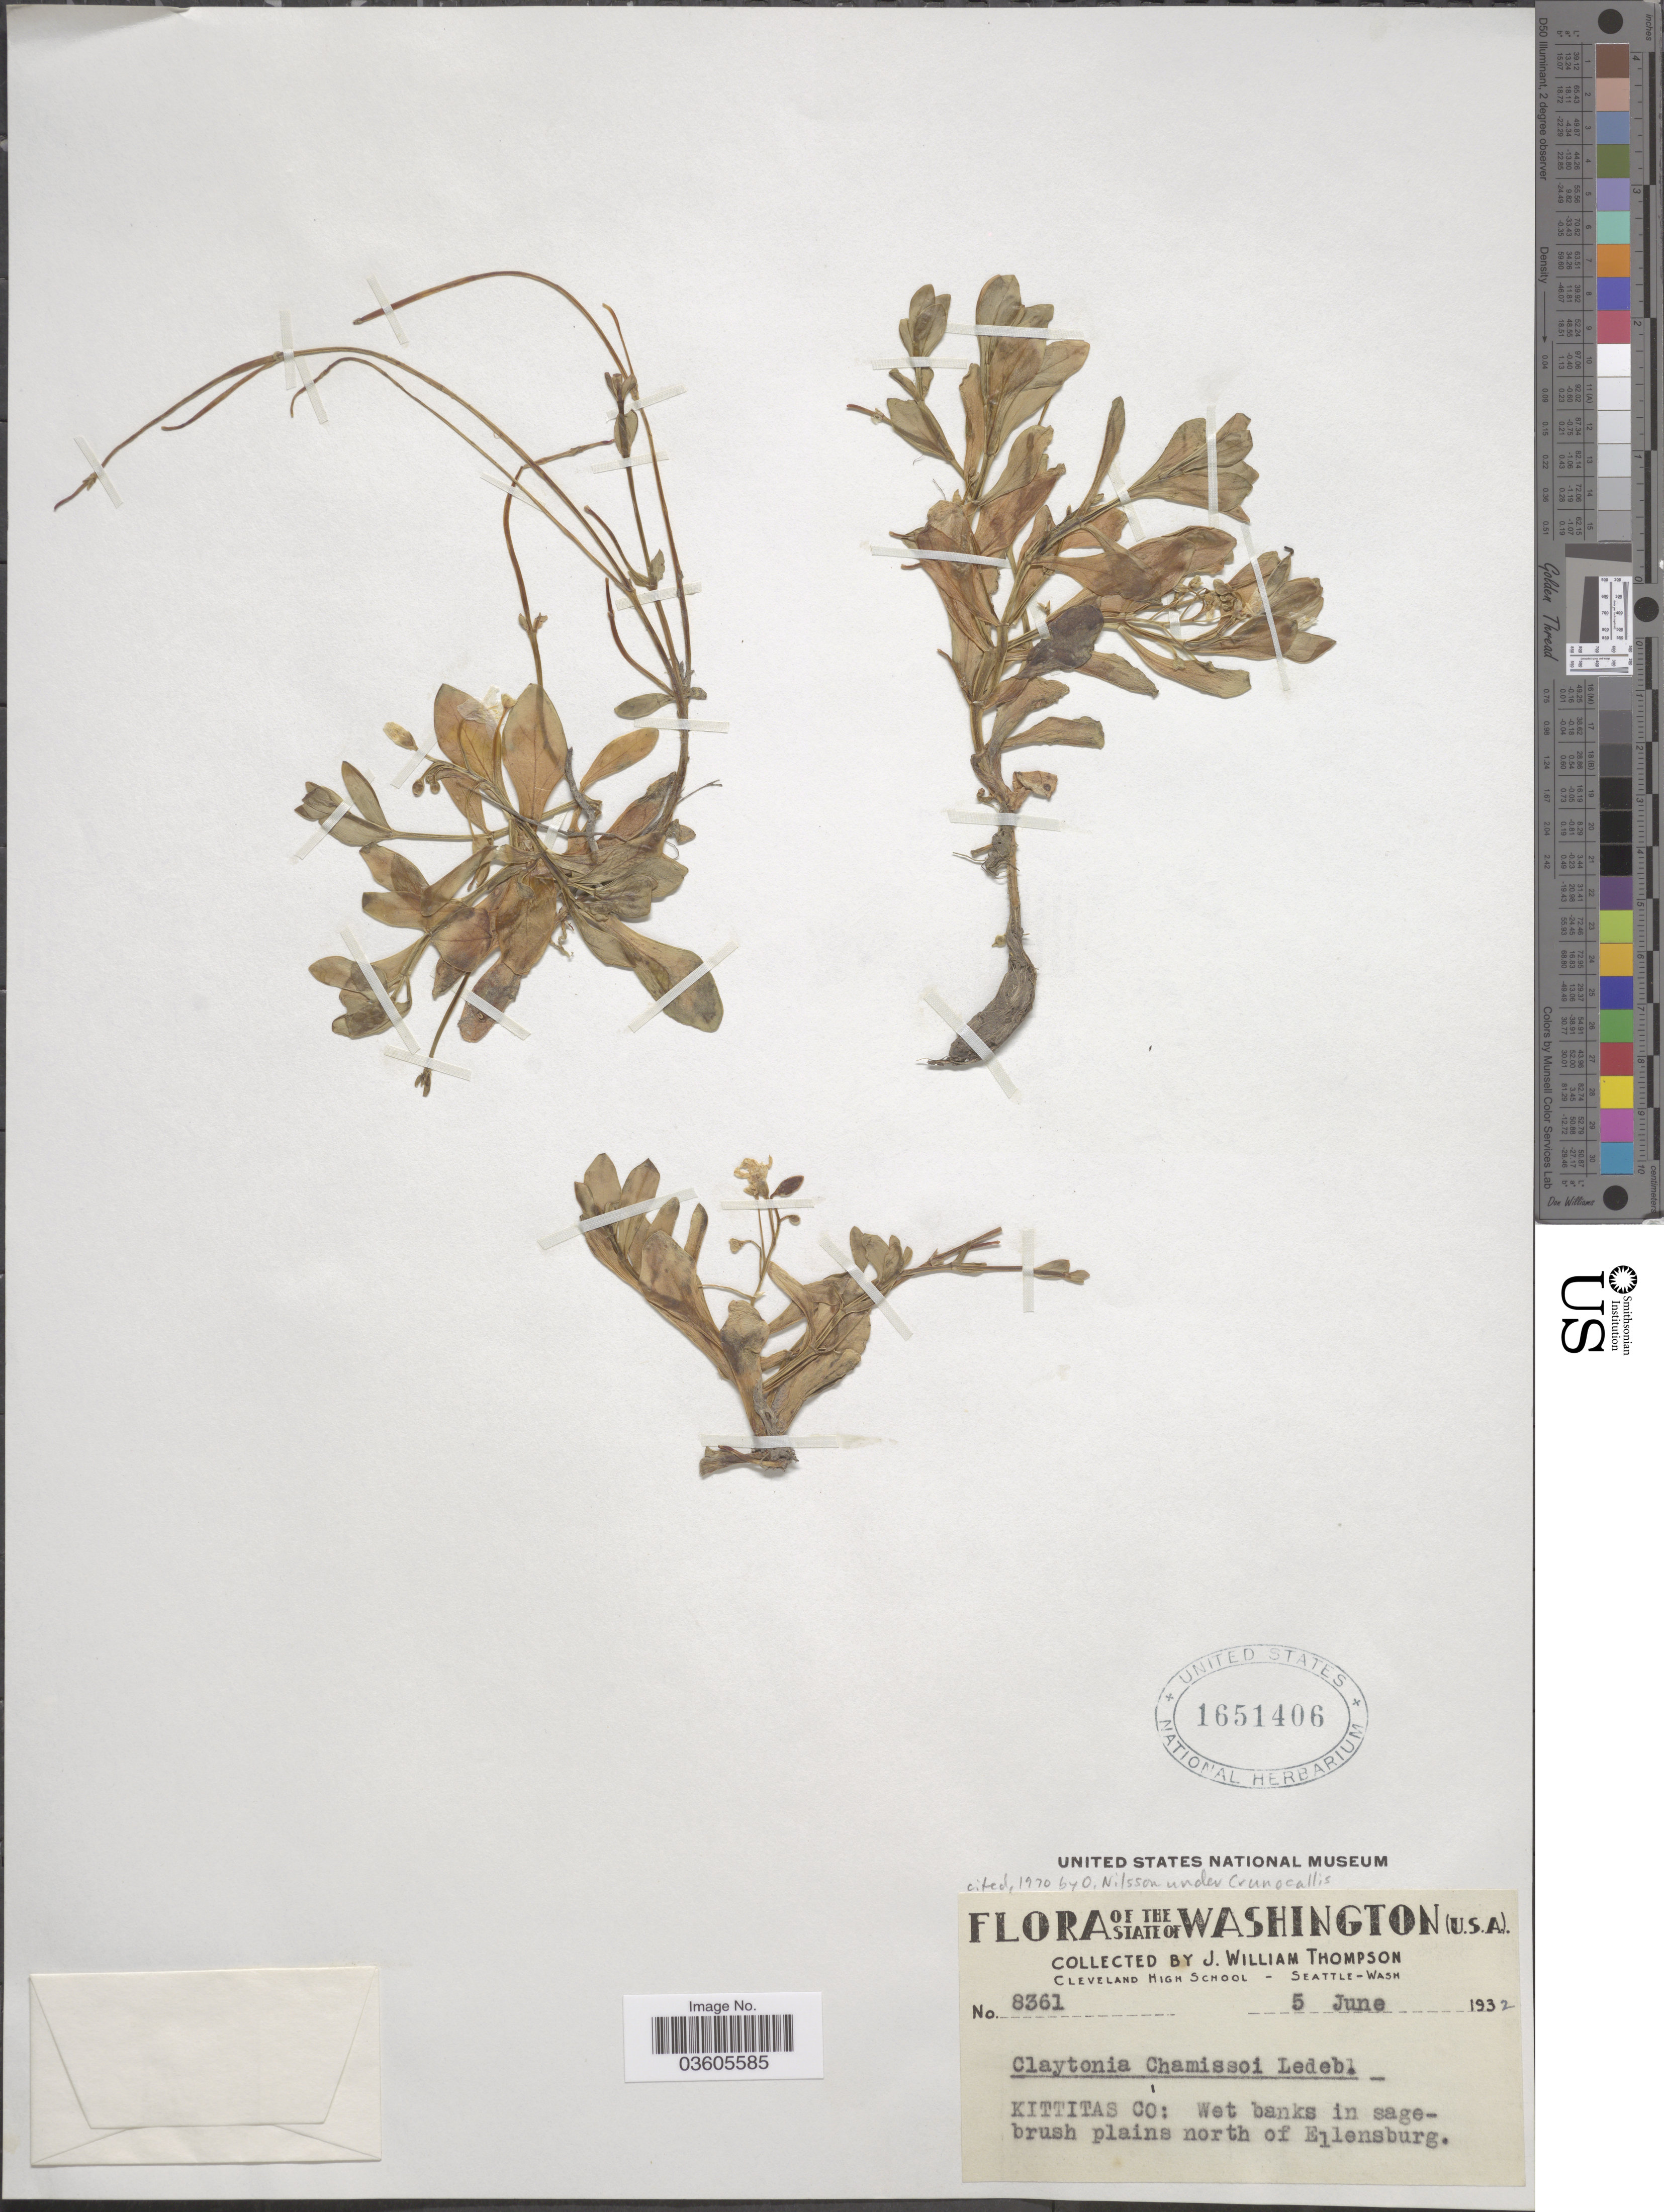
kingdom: Plantae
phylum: Tracheophyta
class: Magnoliopsida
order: Caryophyllales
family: Montiaceae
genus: Montia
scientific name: Montia chamissoi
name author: (Ledeb. ex Spreng.) Greene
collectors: J. W. Thompson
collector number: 8361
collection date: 1932-06-05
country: United States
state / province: Washington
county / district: Kittitas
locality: Kittitas Co: Wet banks in sagebrush plains north of Ellensburg.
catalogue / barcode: US 1651406